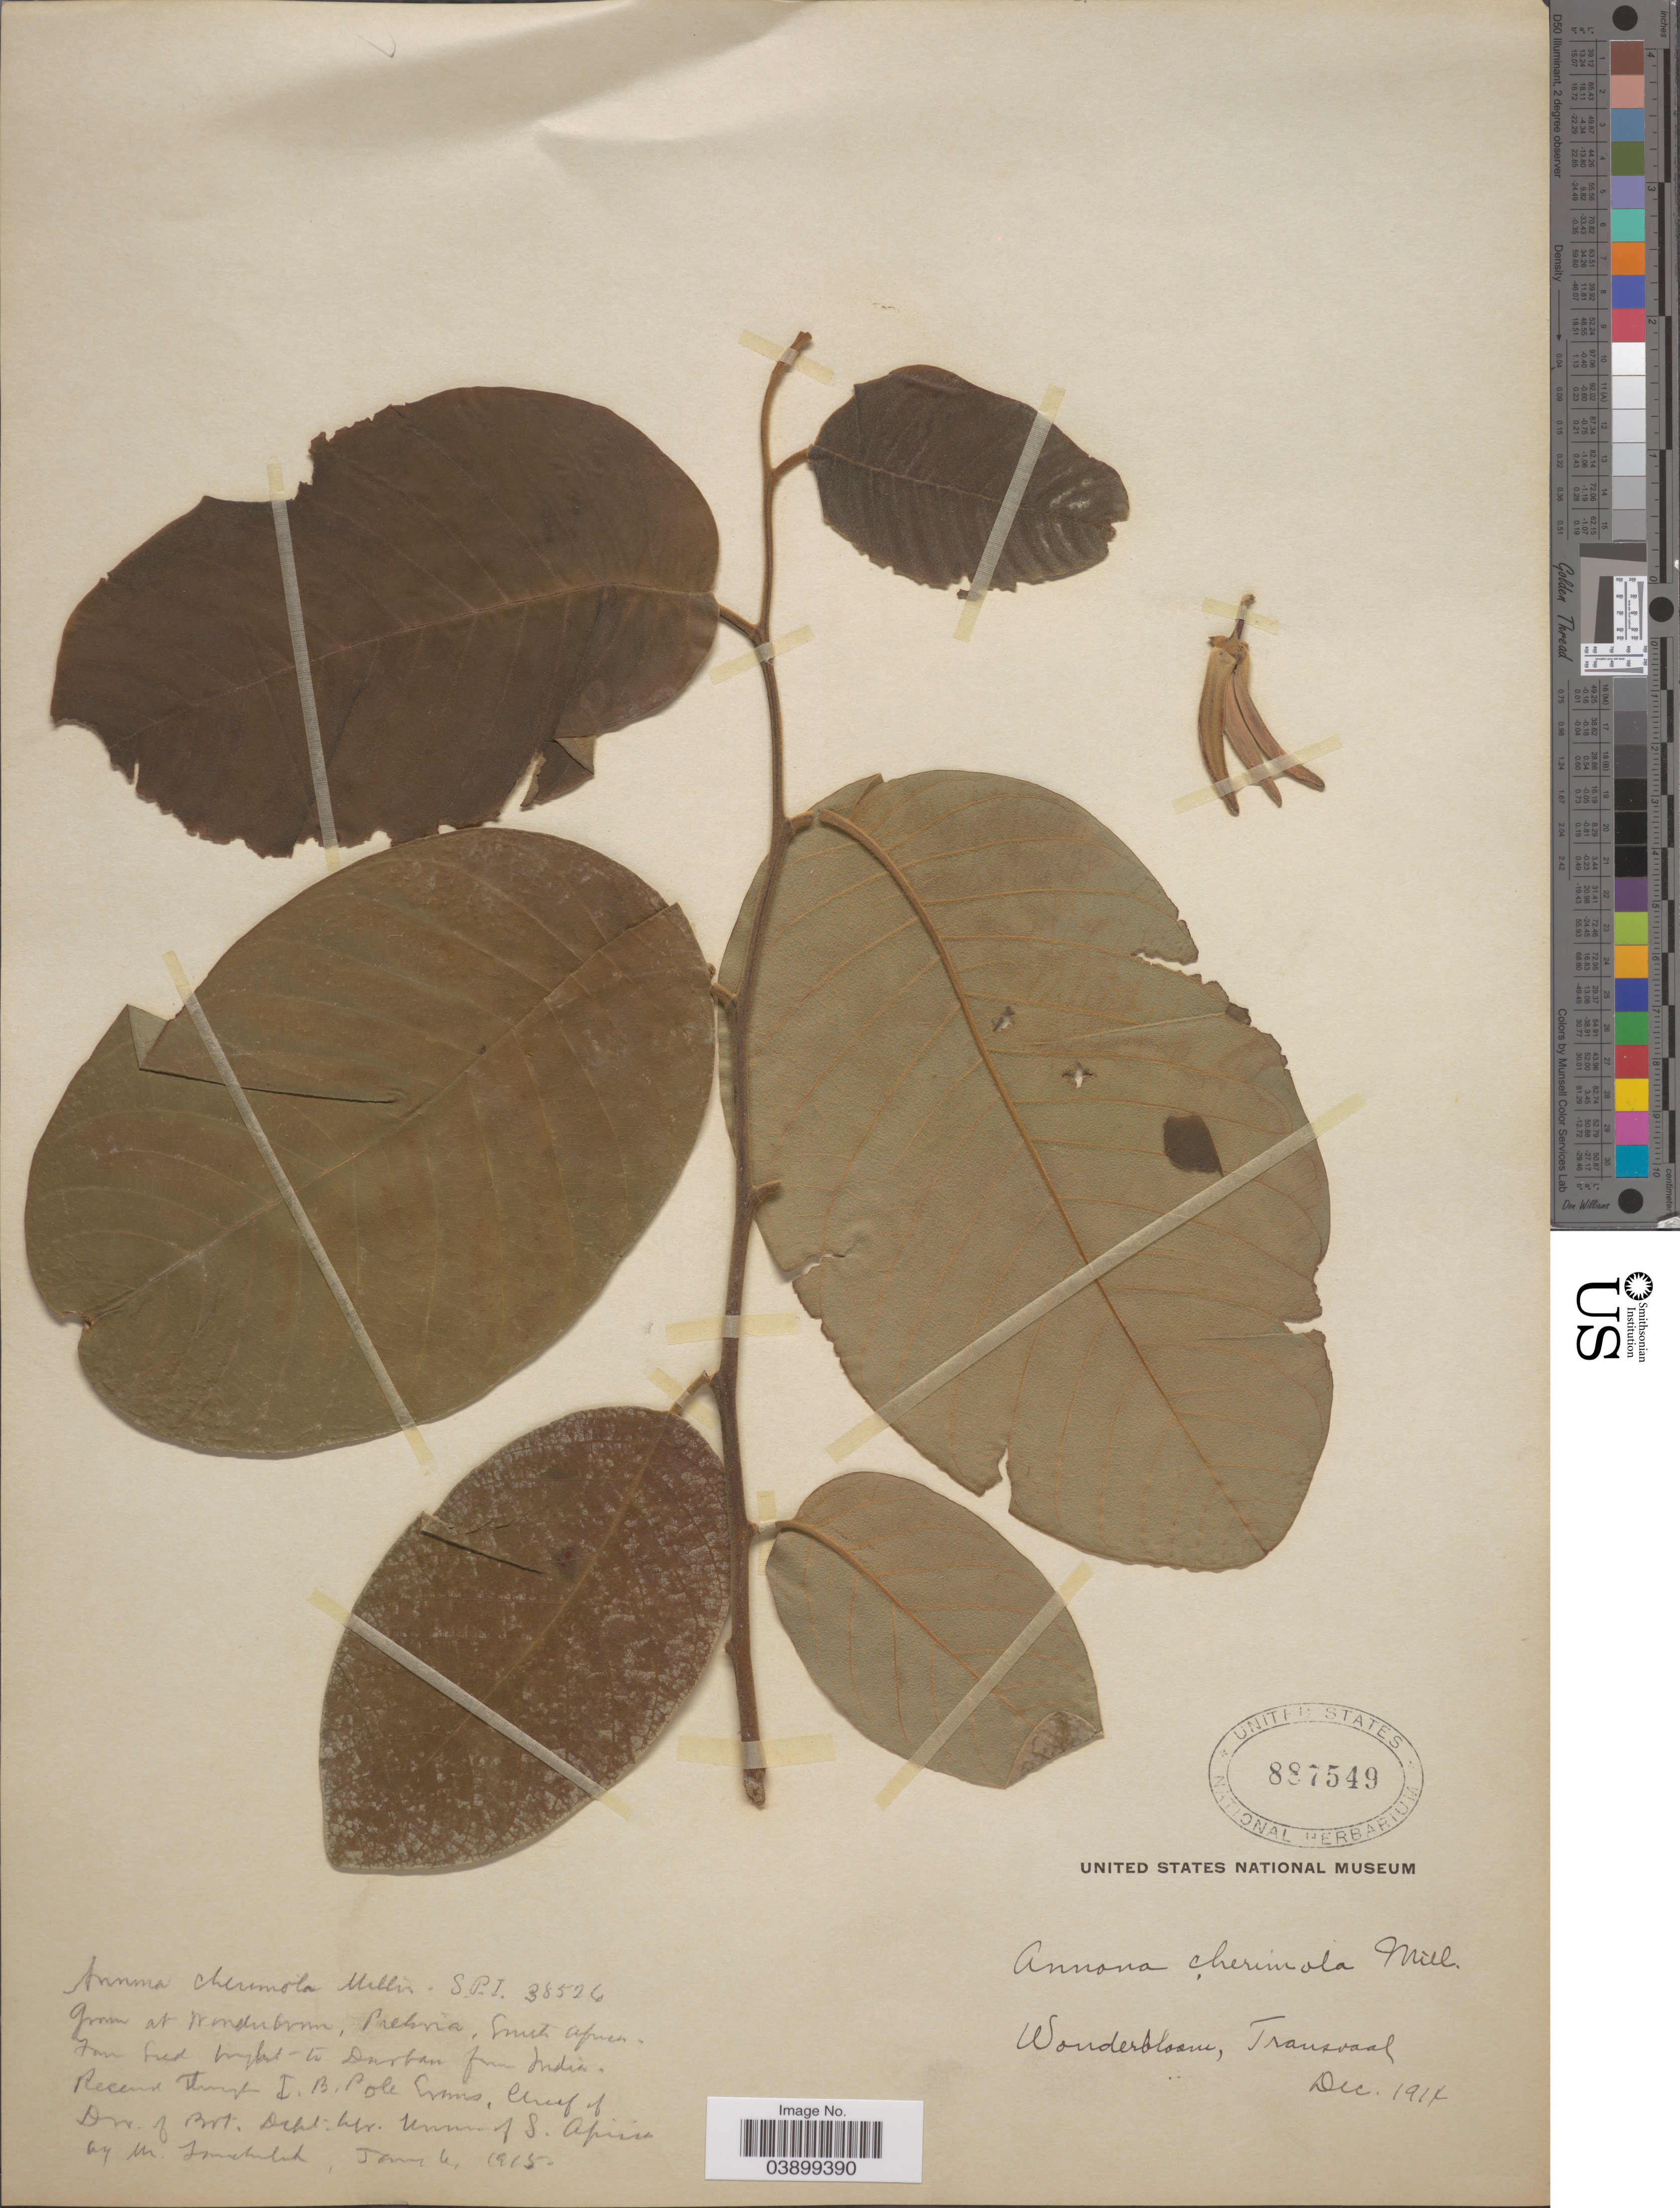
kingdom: Plantae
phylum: Tracheophyta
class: Magnoliopsida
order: Magnoliales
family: Annonaceae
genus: Annona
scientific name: Annona cherimola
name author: Mill.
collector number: S.P.I. 38256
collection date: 1911-12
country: South Africa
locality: Wonderbloom, Transvaal.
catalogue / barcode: US 887549